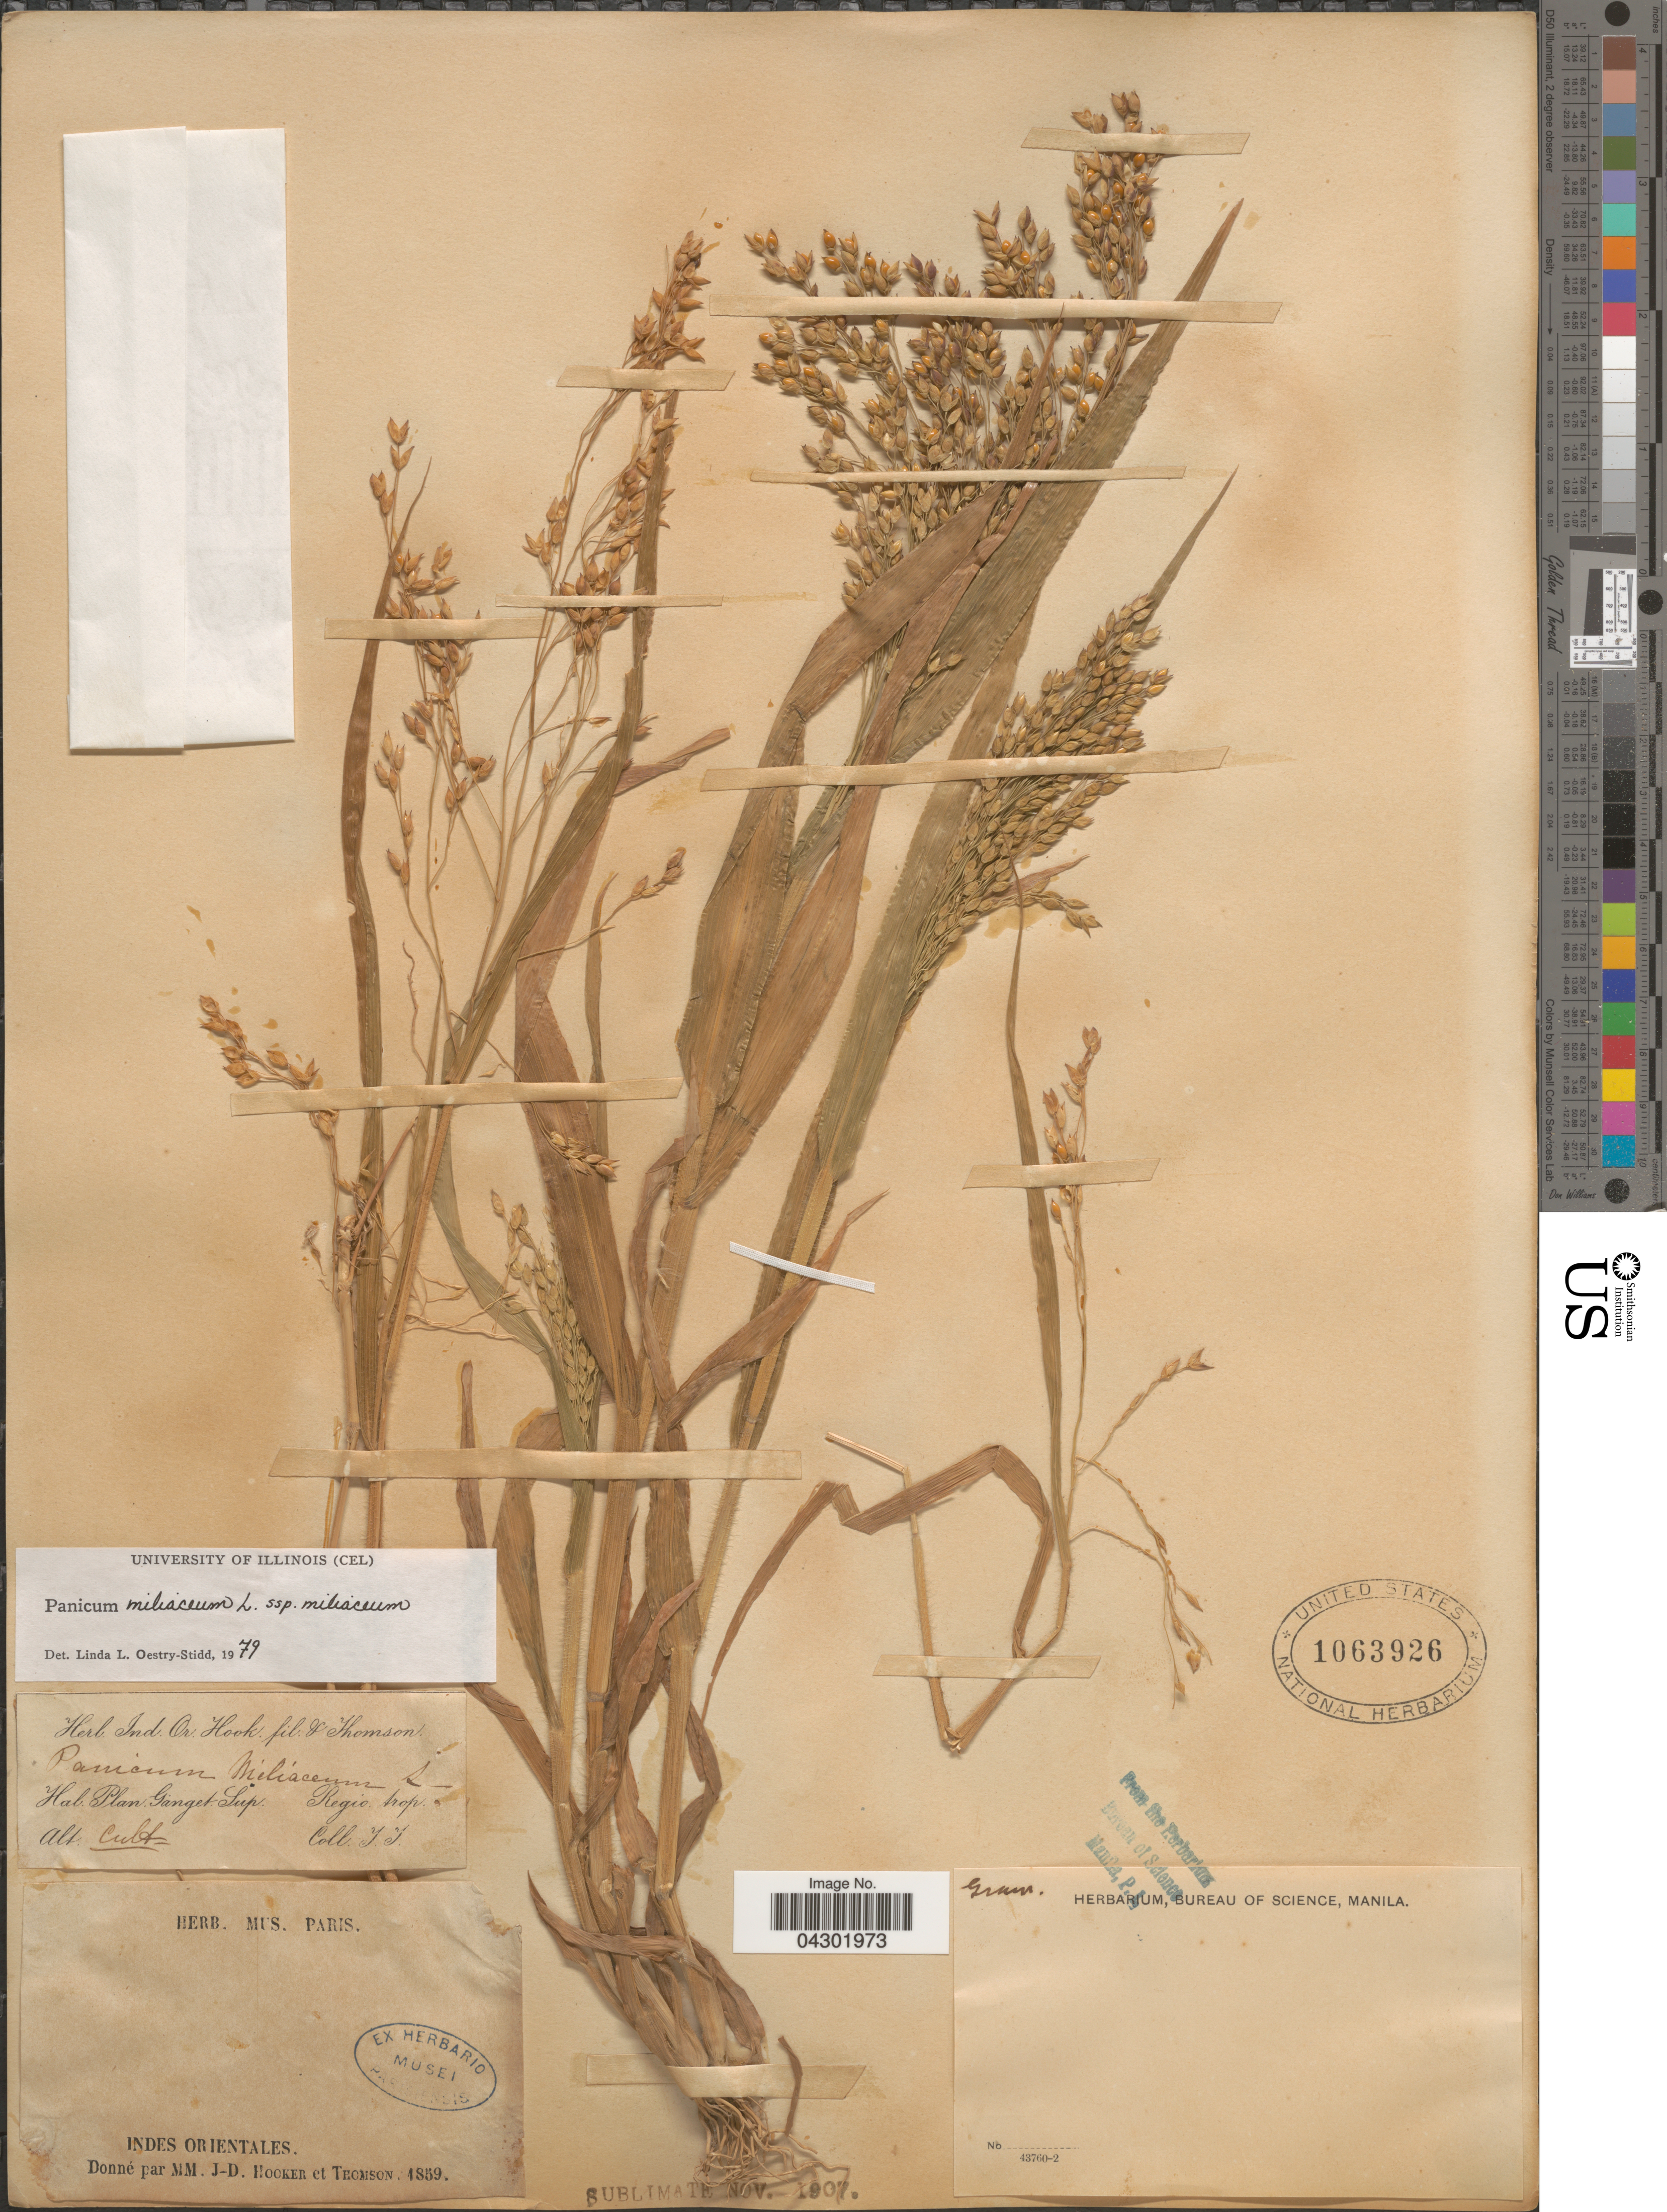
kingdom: Plantae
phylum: Tracheophyta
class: Liliopsida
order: Poales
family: Poaceae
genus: Panicum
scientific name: Panicum miliaceum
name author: L.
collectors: J. D. Hooker & J. Thomson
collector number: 43760-2?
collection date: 1859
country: India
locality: Plan Ganget Sup. Regio. trop. Indes Orientales.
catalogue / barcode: US 1063926